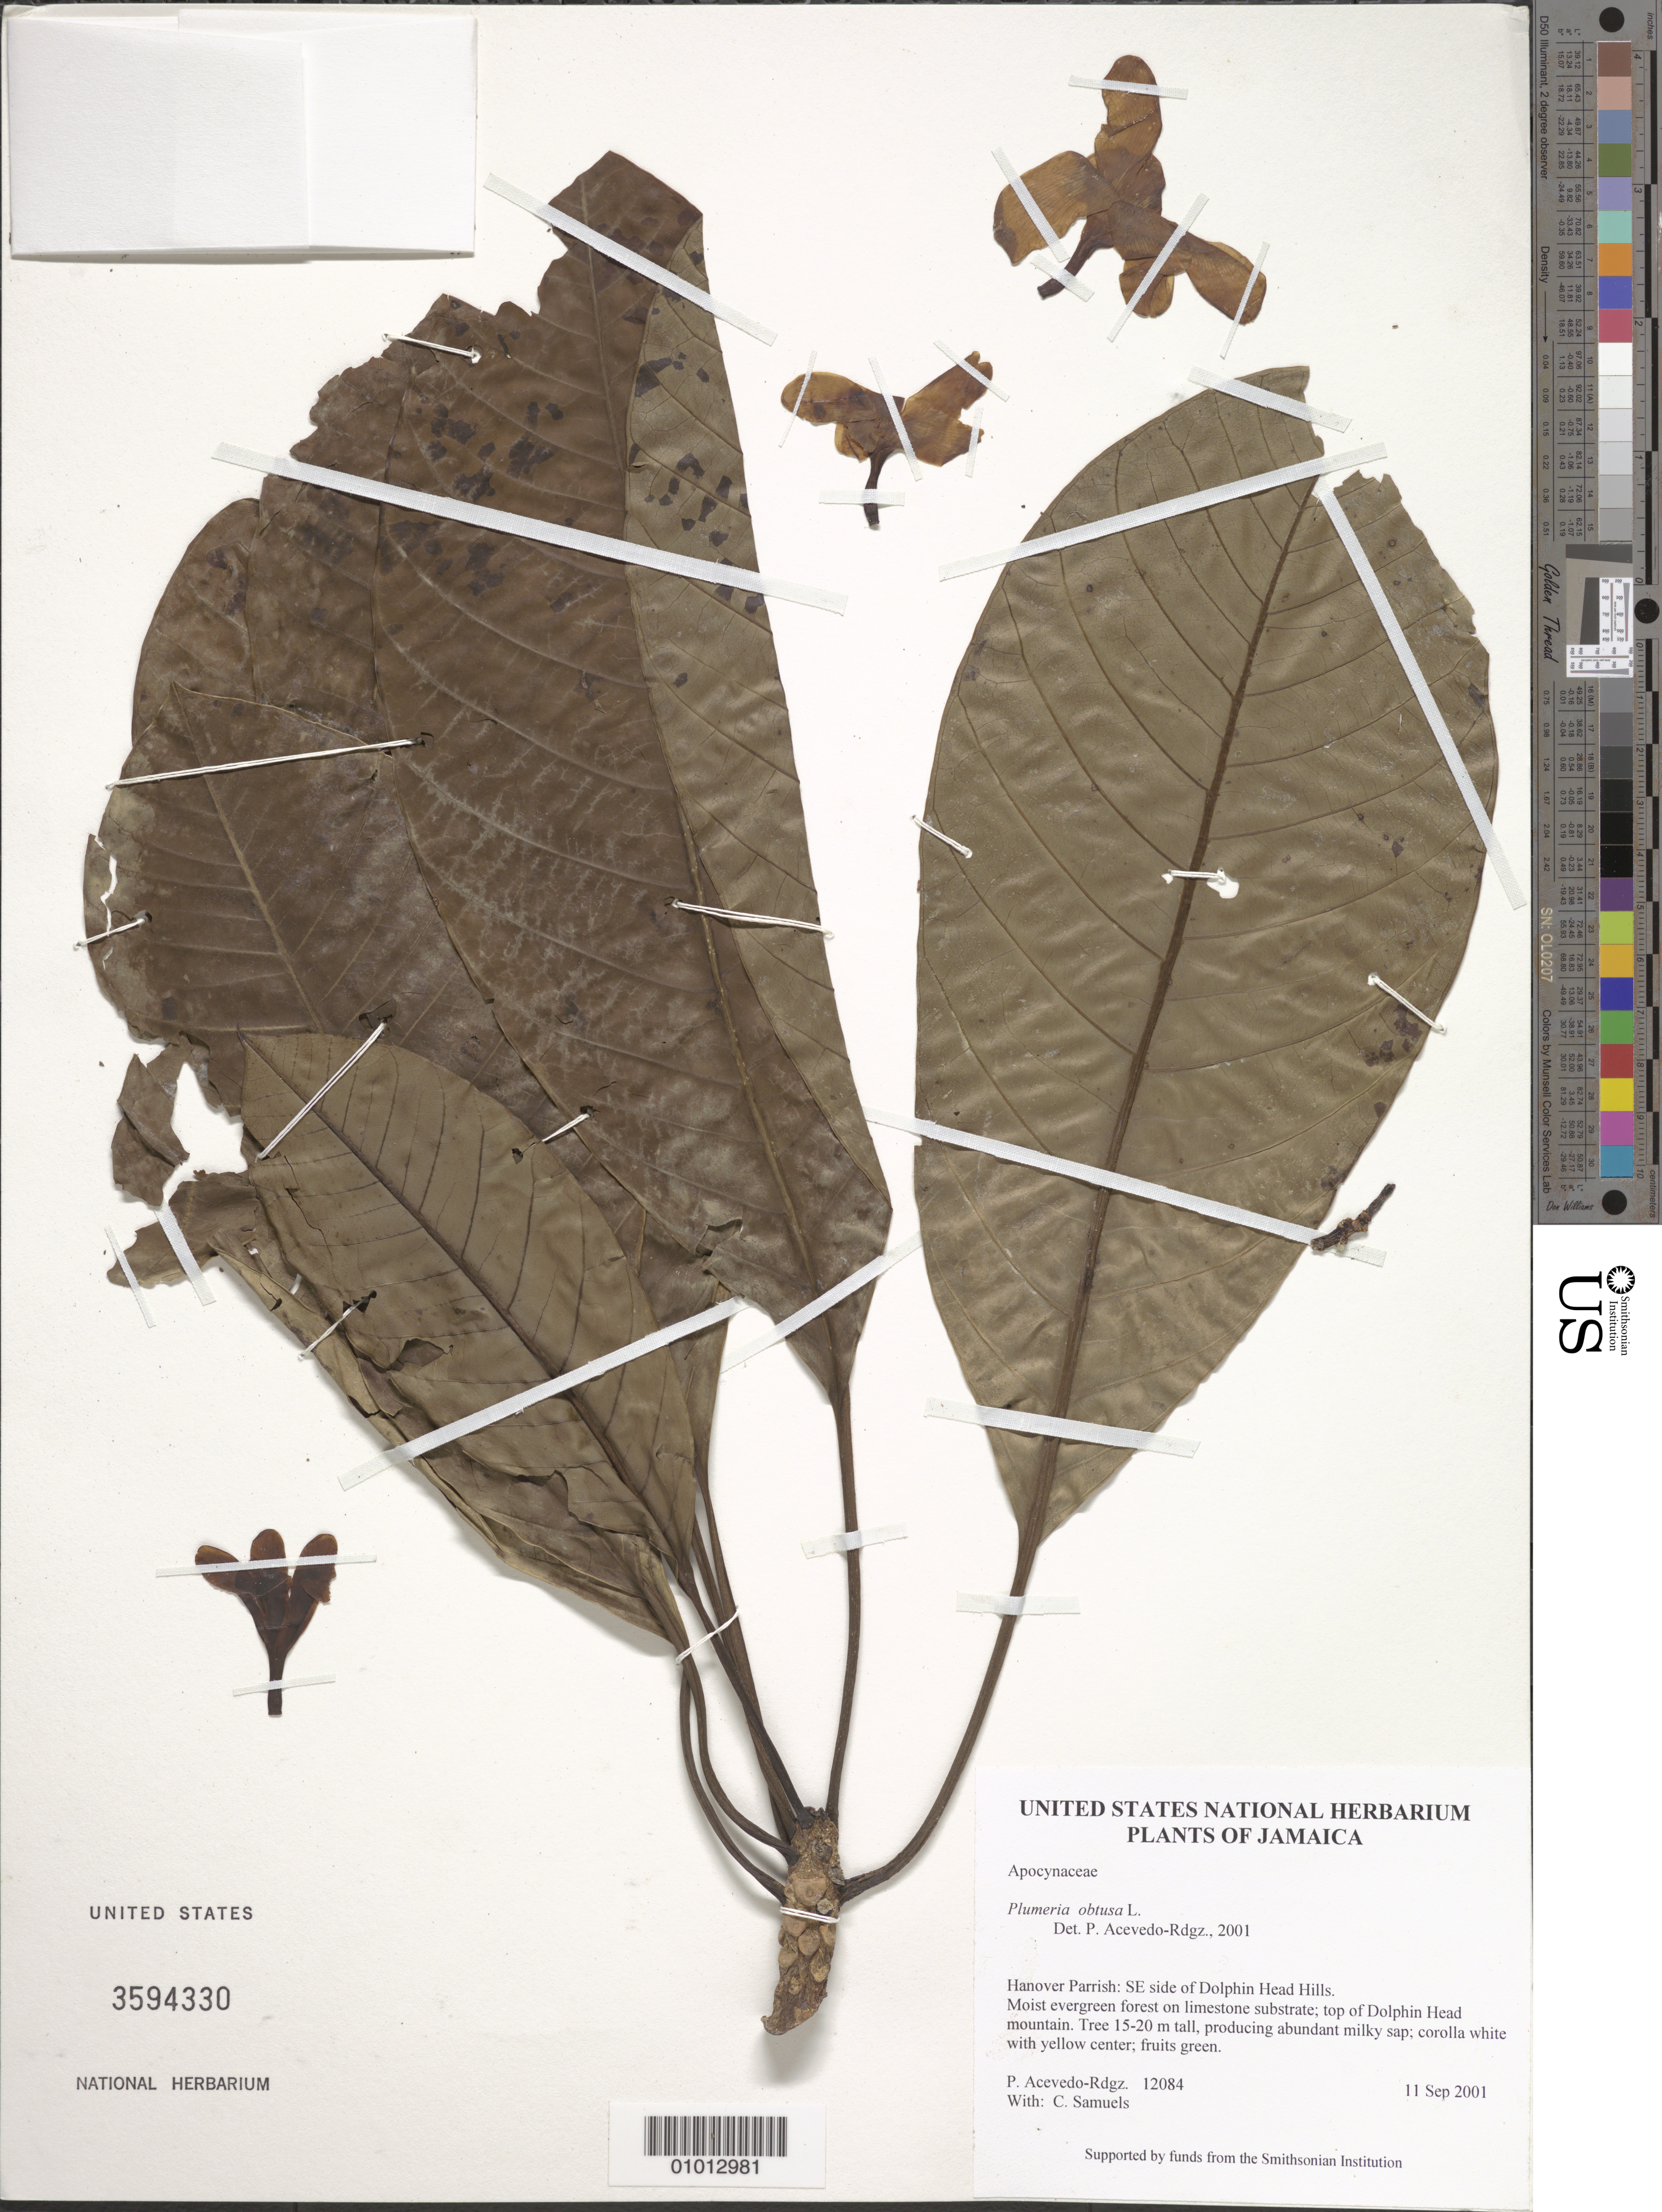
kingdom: Plantae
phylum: Tracheophyta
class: Magnoliopsida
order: Gentianales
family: Apocynaceae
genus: Plumeria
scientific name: Plumeria obtusa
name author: L.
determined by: Acevedo-Rodríguez, P., (BOT), Smithsonian Institution - National Museum of Natural History (UNITED STATES)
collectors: P. Acevedo-Rodr. & C. Samuels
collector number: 12084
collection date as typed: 11 Sep 2001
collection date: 2001-09-11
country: Jamaica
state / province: Hanover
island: Jamaica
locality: Hanover Parrish: SE side of Dolphin Head Hills.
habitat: Moist evergreen forest on limestone substrate; top of Dolphin Head mountain.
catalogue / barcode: US 3594330